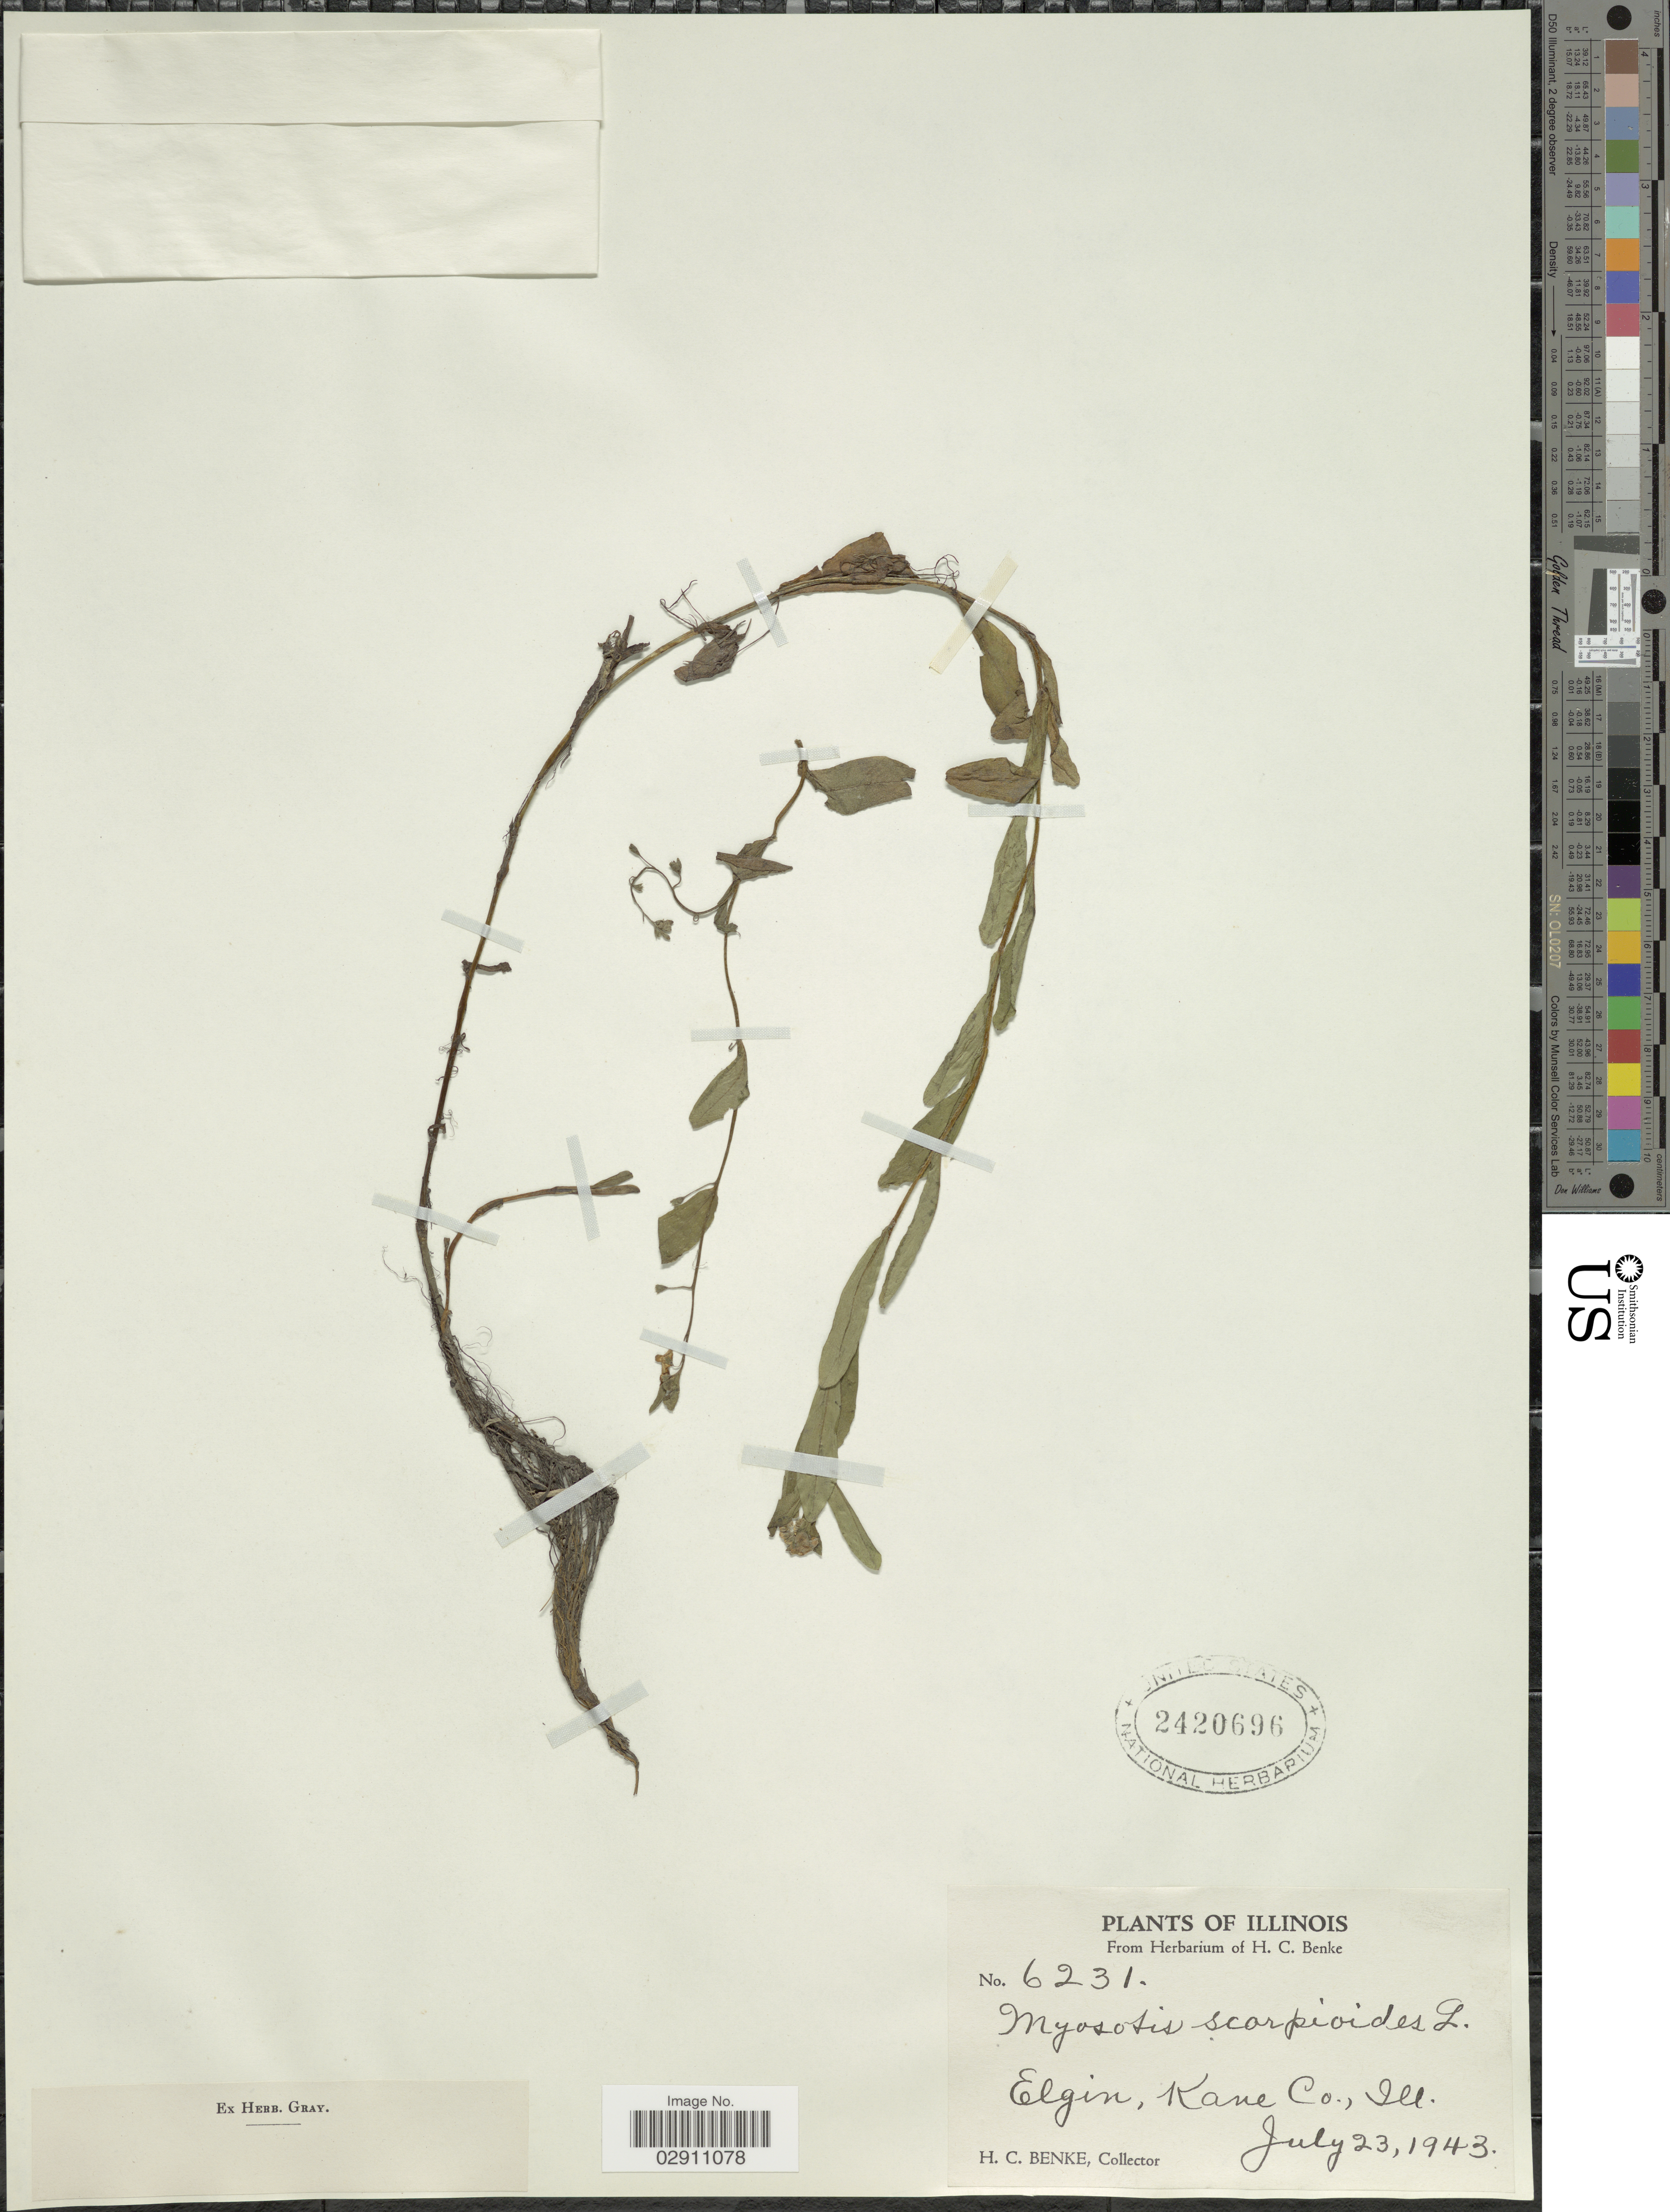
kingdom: Plantae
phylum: Tracheophyta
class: Magnoliopsida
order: Boraginales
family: Boraginaceae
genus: Myosotis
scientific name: Myosotis scorpioides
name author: L.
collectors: H. Benke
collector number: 6231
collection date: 1943-07-23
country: United States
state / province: Illinois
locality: Elgin, Kane Co.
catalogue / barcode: US 2420696